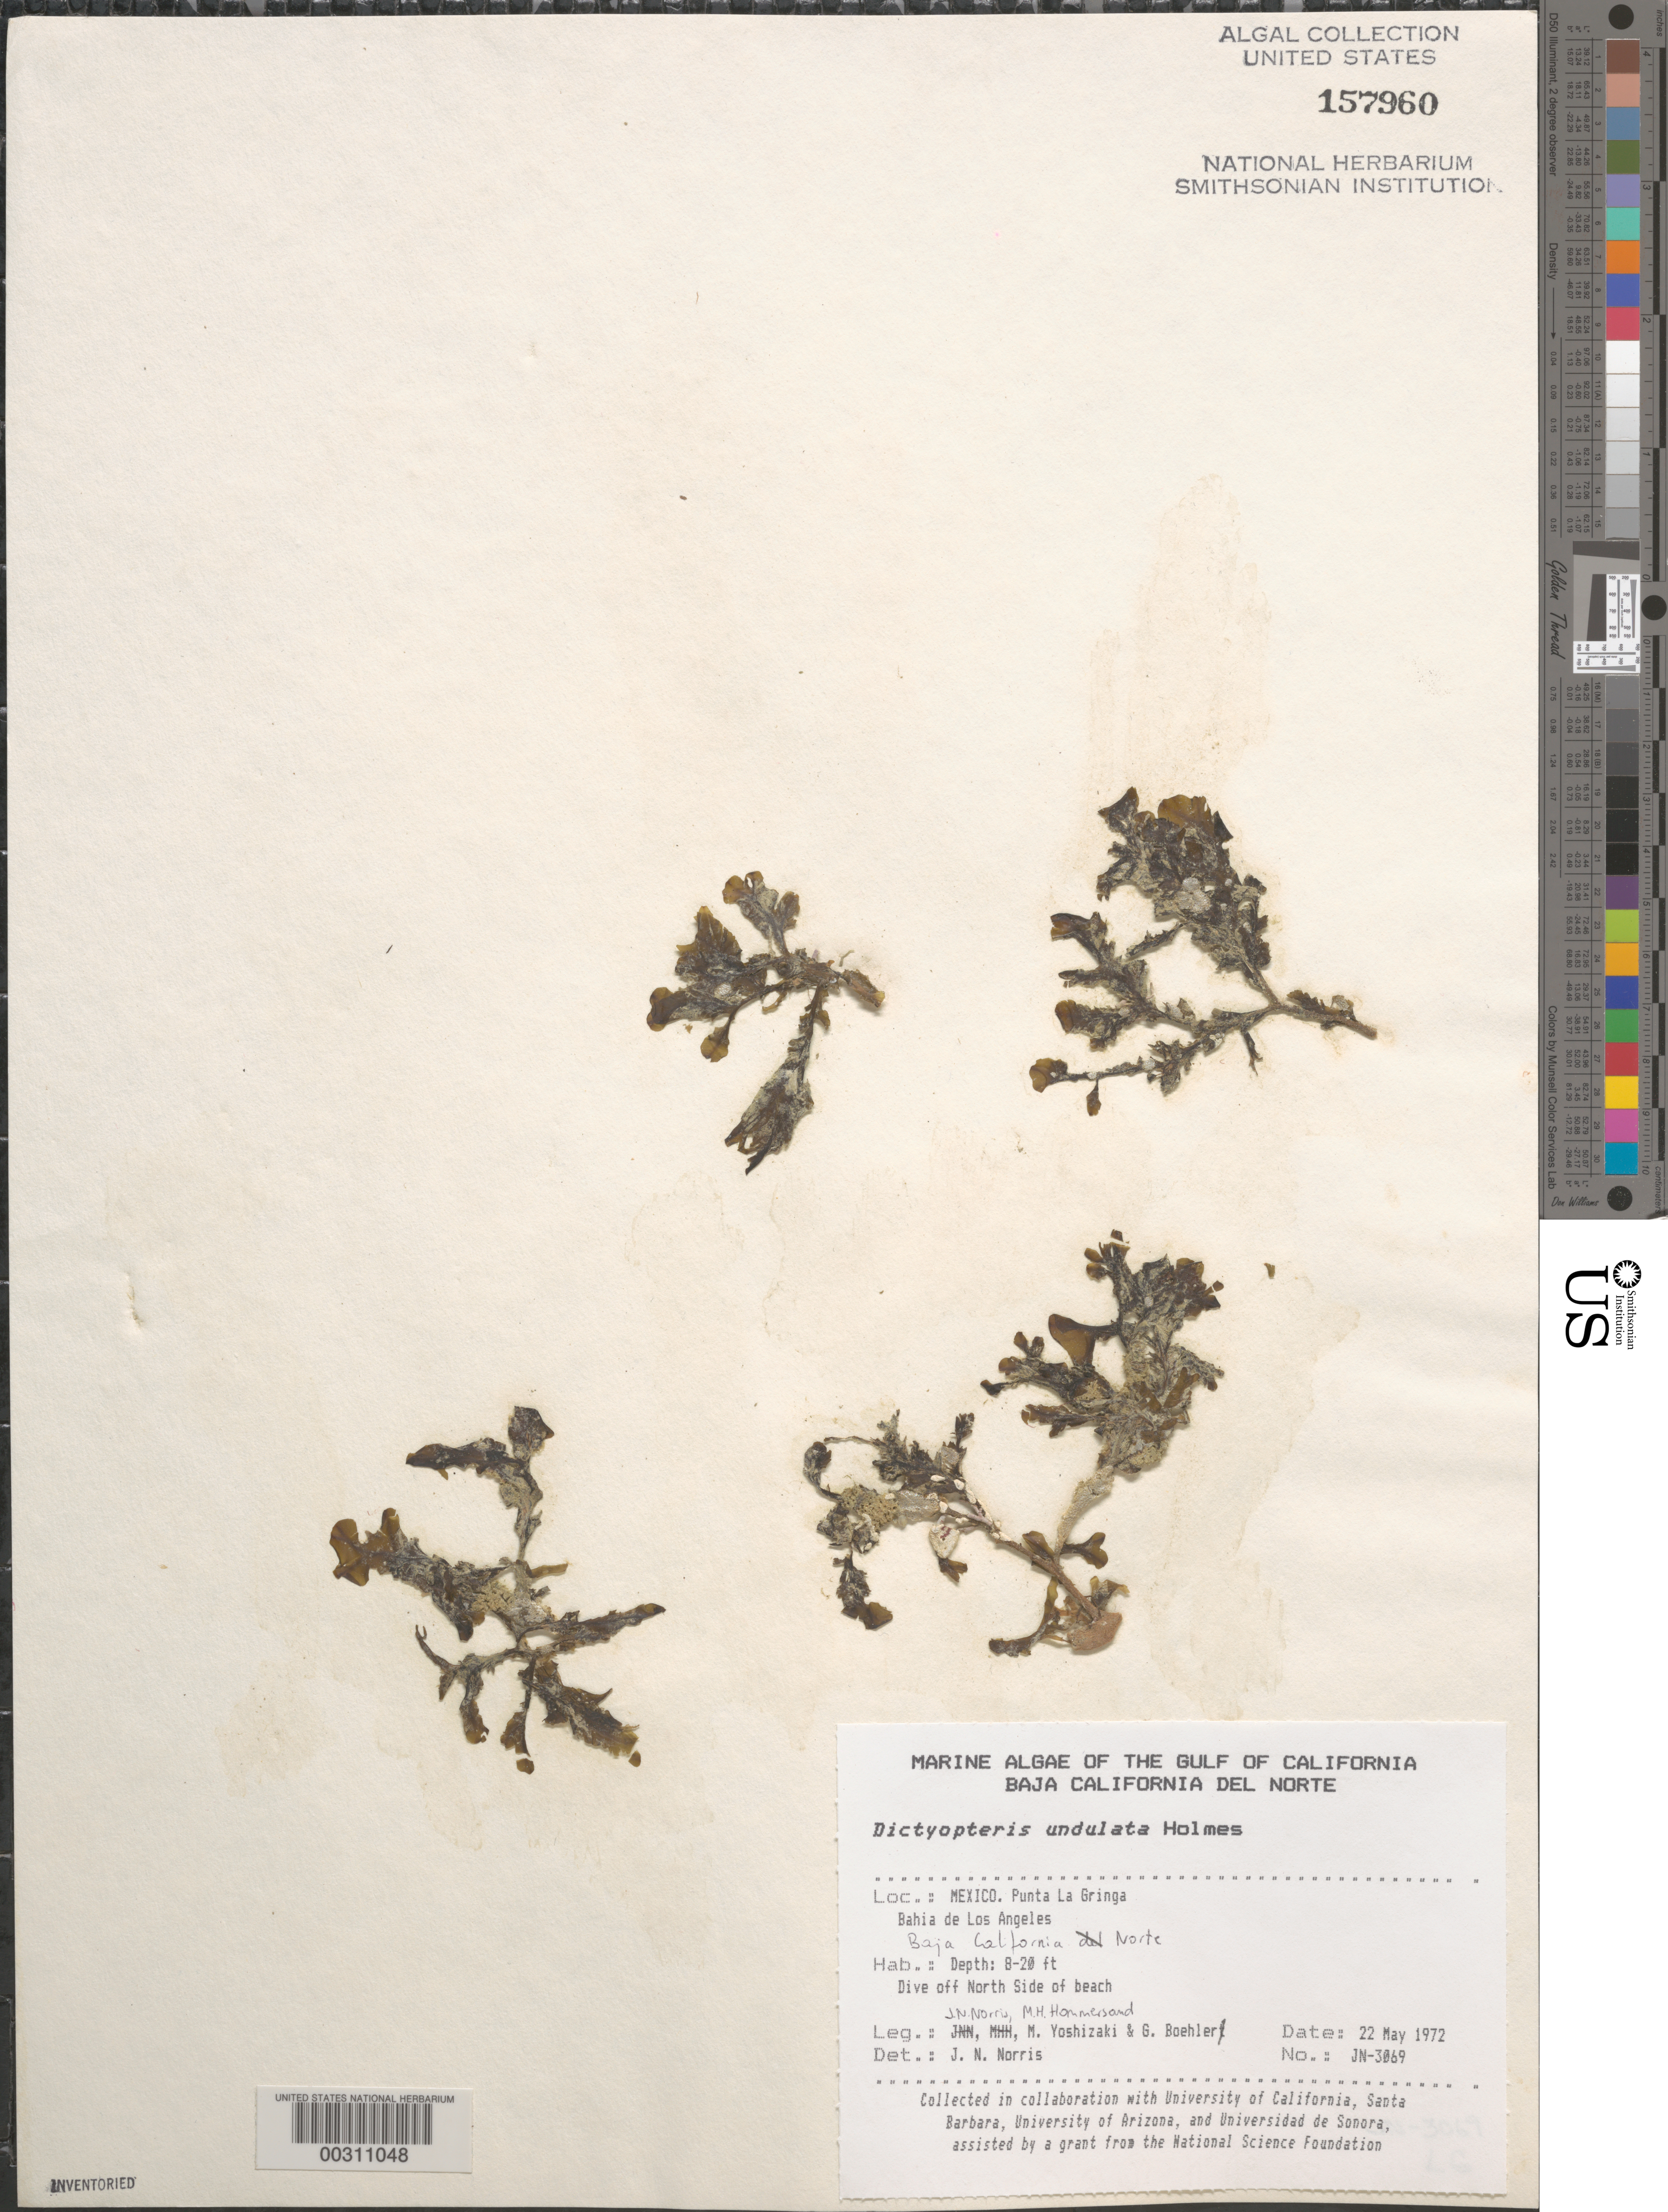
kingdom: Chromista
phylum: Ochrophyta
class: Phaeophyceae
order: Dictyotales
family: Dictyotaceae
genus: Dictyopteris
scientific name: Dictyopteris undulata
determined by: Norris, James N.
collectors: J. N. Norris, M. H. Hommersand, M. Yoshizaki & G. Boehlert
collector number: JN-3069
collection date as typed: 22 May 1972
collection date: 1972-05-22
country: Mexico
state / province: Baja California Norte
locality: Punta La Gringa, Bahia de los Angeles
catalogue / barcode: US 157960